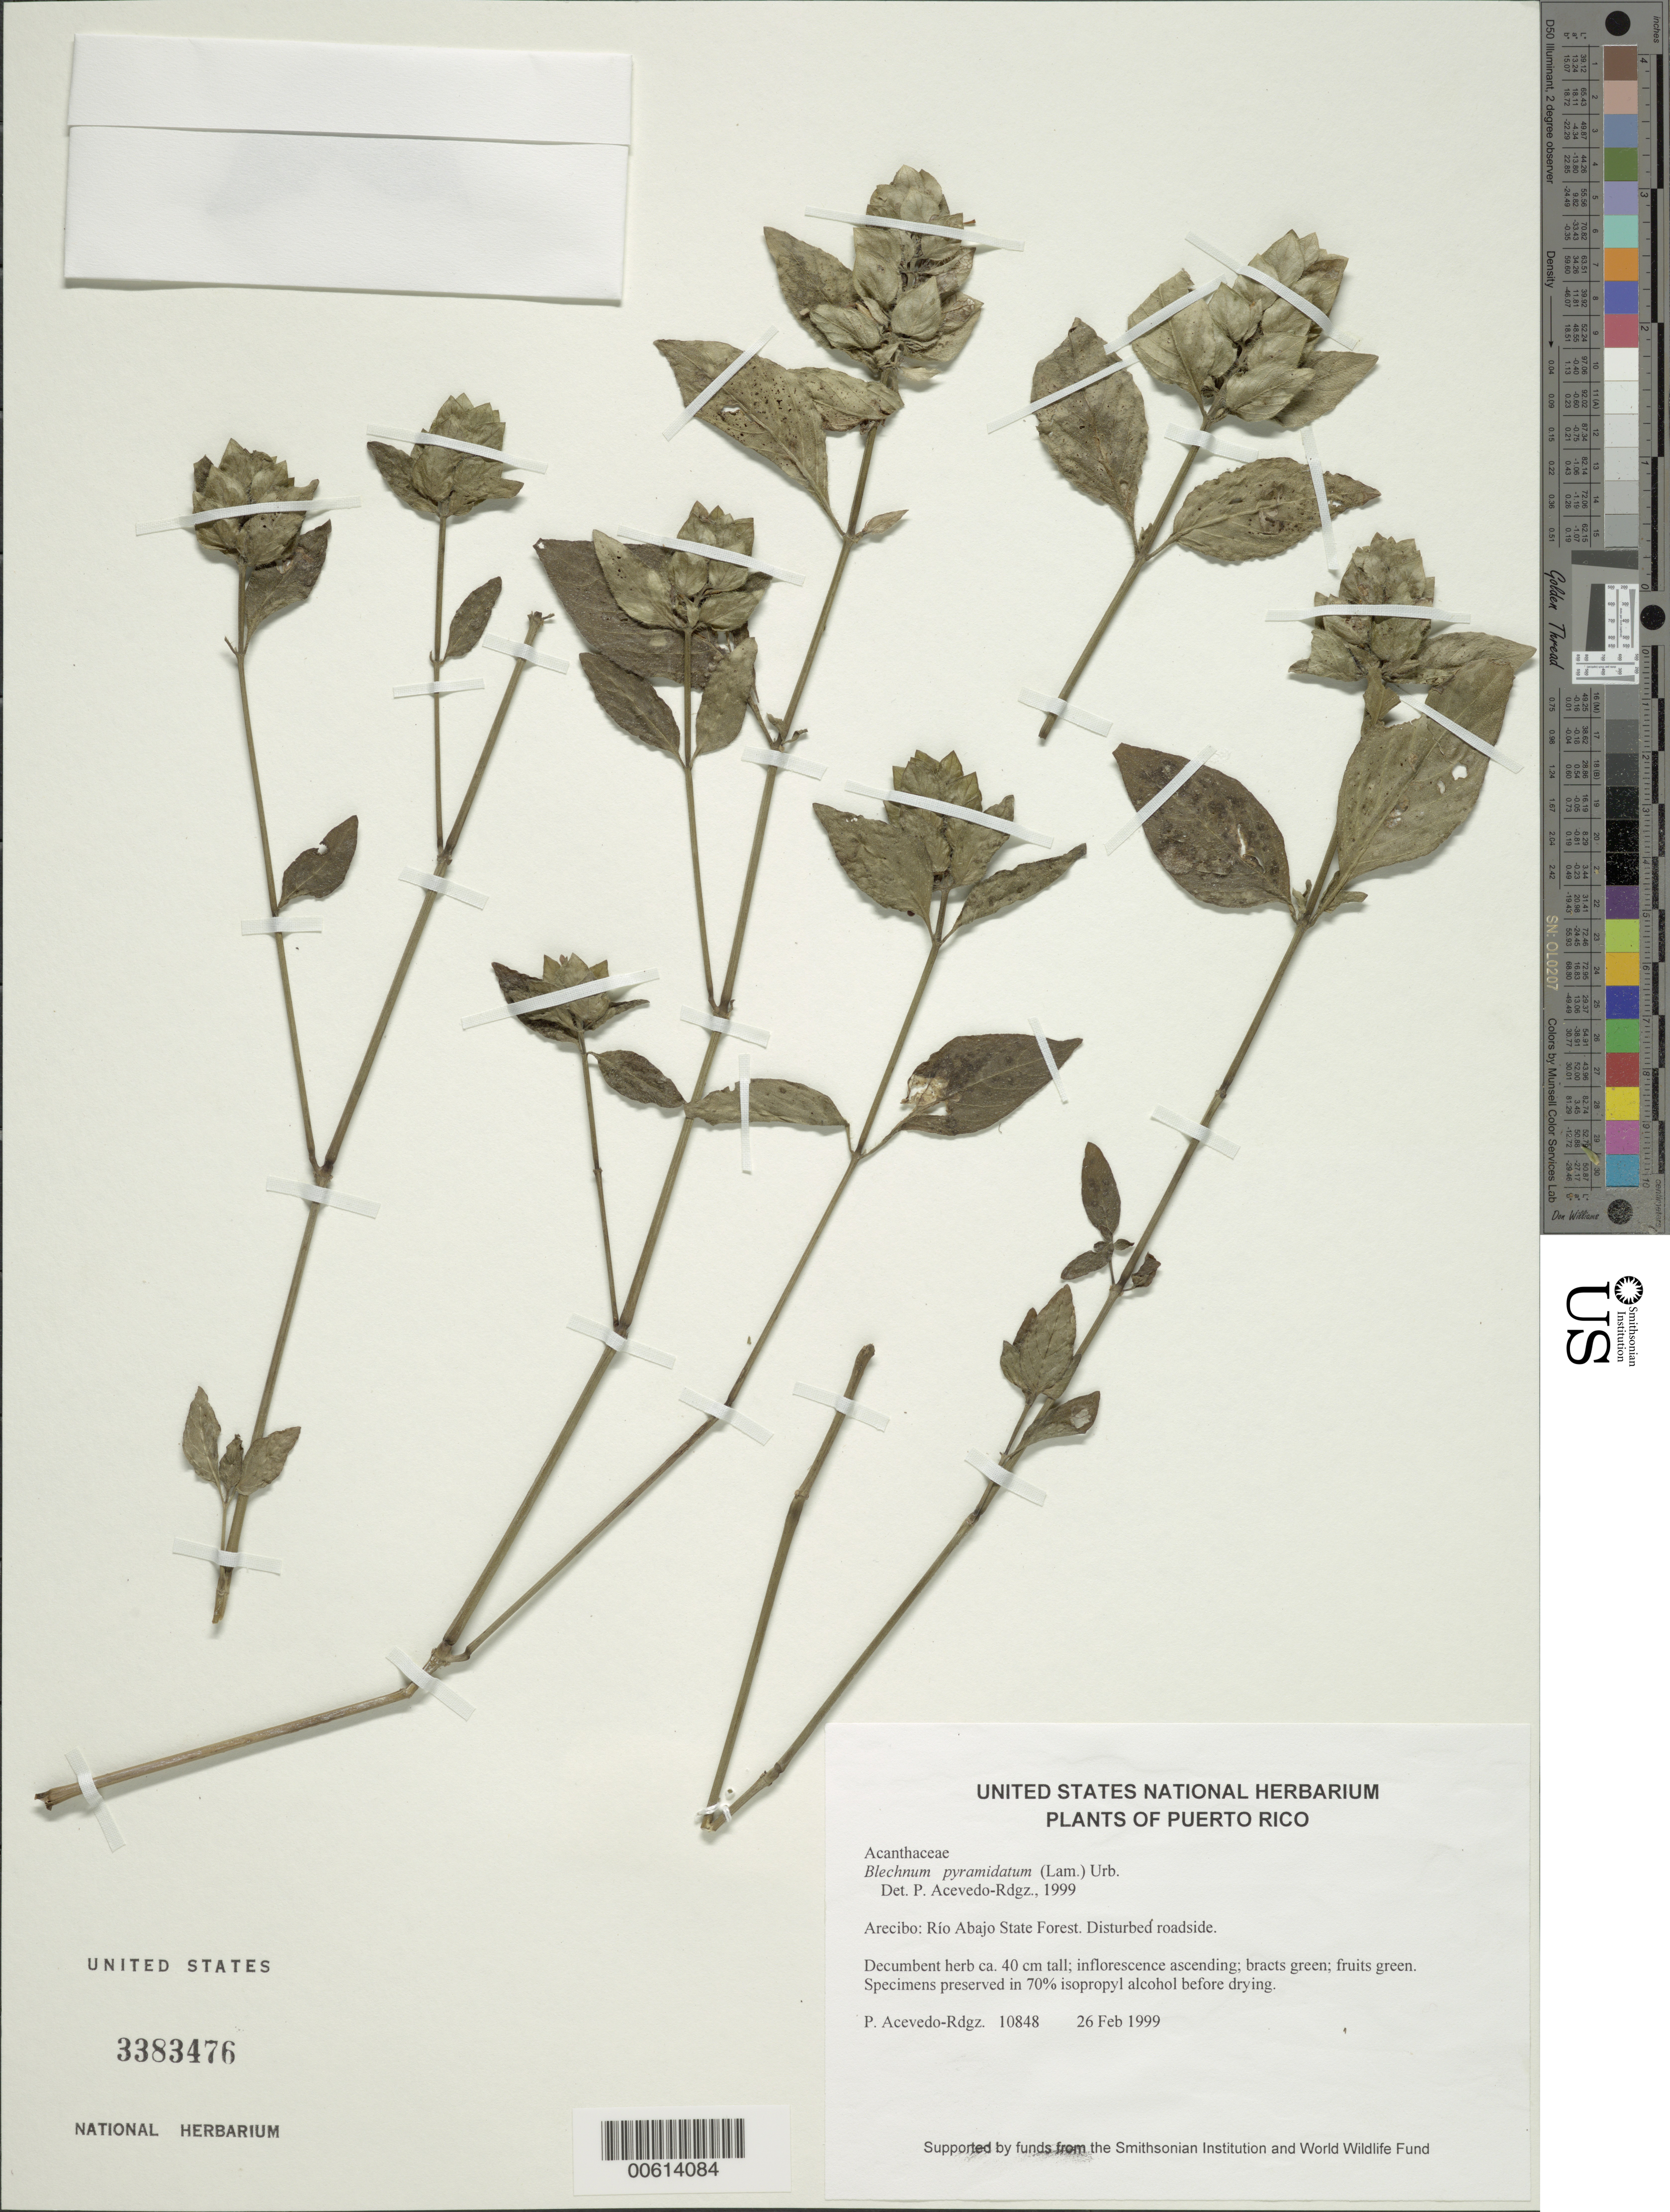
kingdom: Plantae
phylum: Tracheophyta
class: Magnoliopsida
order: Lamiales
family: Acanthaceae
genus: Blechum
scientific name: Blechum pyramidatum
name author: (Lam.) Urb.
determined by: Acevedo-Rodríguez, P., (BOT), Smithsonian Institution - National Museum of Natural History (UNITED STATES)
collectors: P. Acevedo-Rodr.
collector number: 10848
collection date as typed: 26 Feb 1999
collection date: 1999-02-26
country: Puerto Rico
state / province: Arecibo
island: Puerto Rico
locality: Arecibo; Río Abajo State Forest.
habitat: Disturbed roadside.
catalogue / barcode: US 3383476